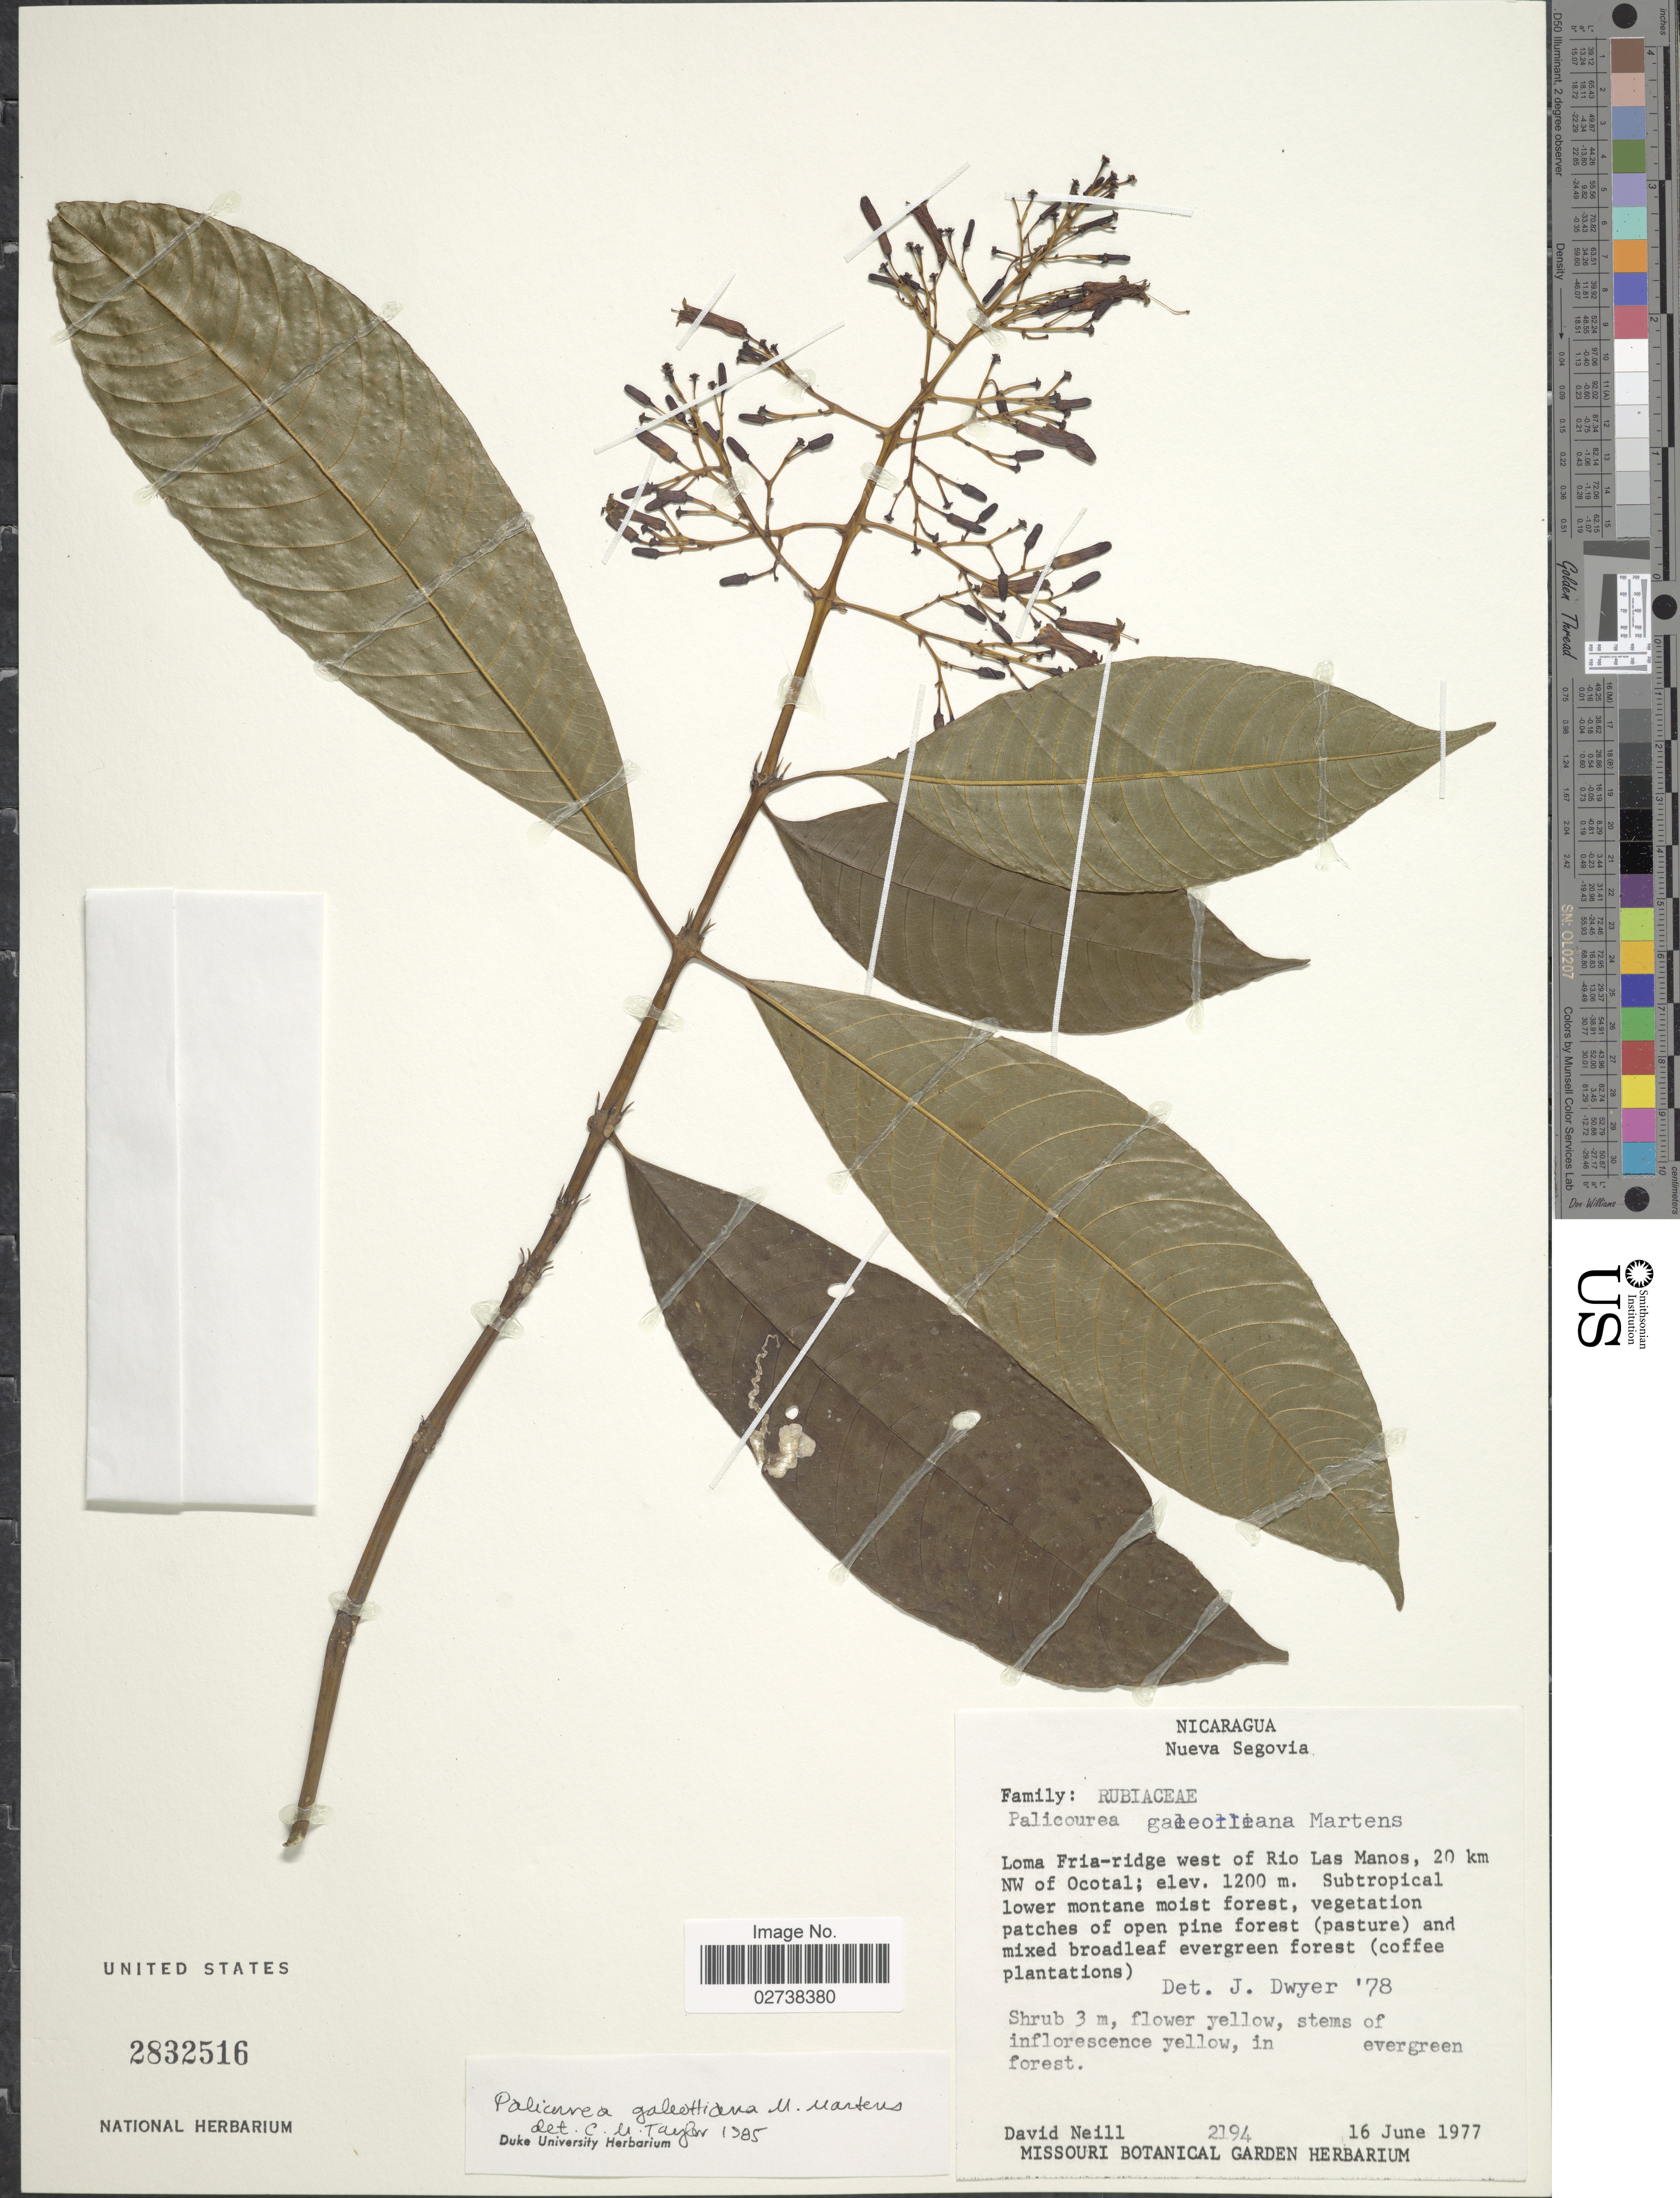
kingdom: Plantae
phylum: Tracheophyta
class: Magnoliopsida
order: Gentianales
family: Rubiaceae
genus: Palicourea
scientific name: Palicourea galeottiana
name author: M. Martens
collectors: D. Neill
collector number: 2194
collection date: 1977-06-16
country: Nicaragua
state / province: Nueva Segovia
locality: Loma Fria-ridge west of Rio Las Manos, 20 km NW of Ocotal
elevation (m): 1200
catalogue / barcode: US 2832516